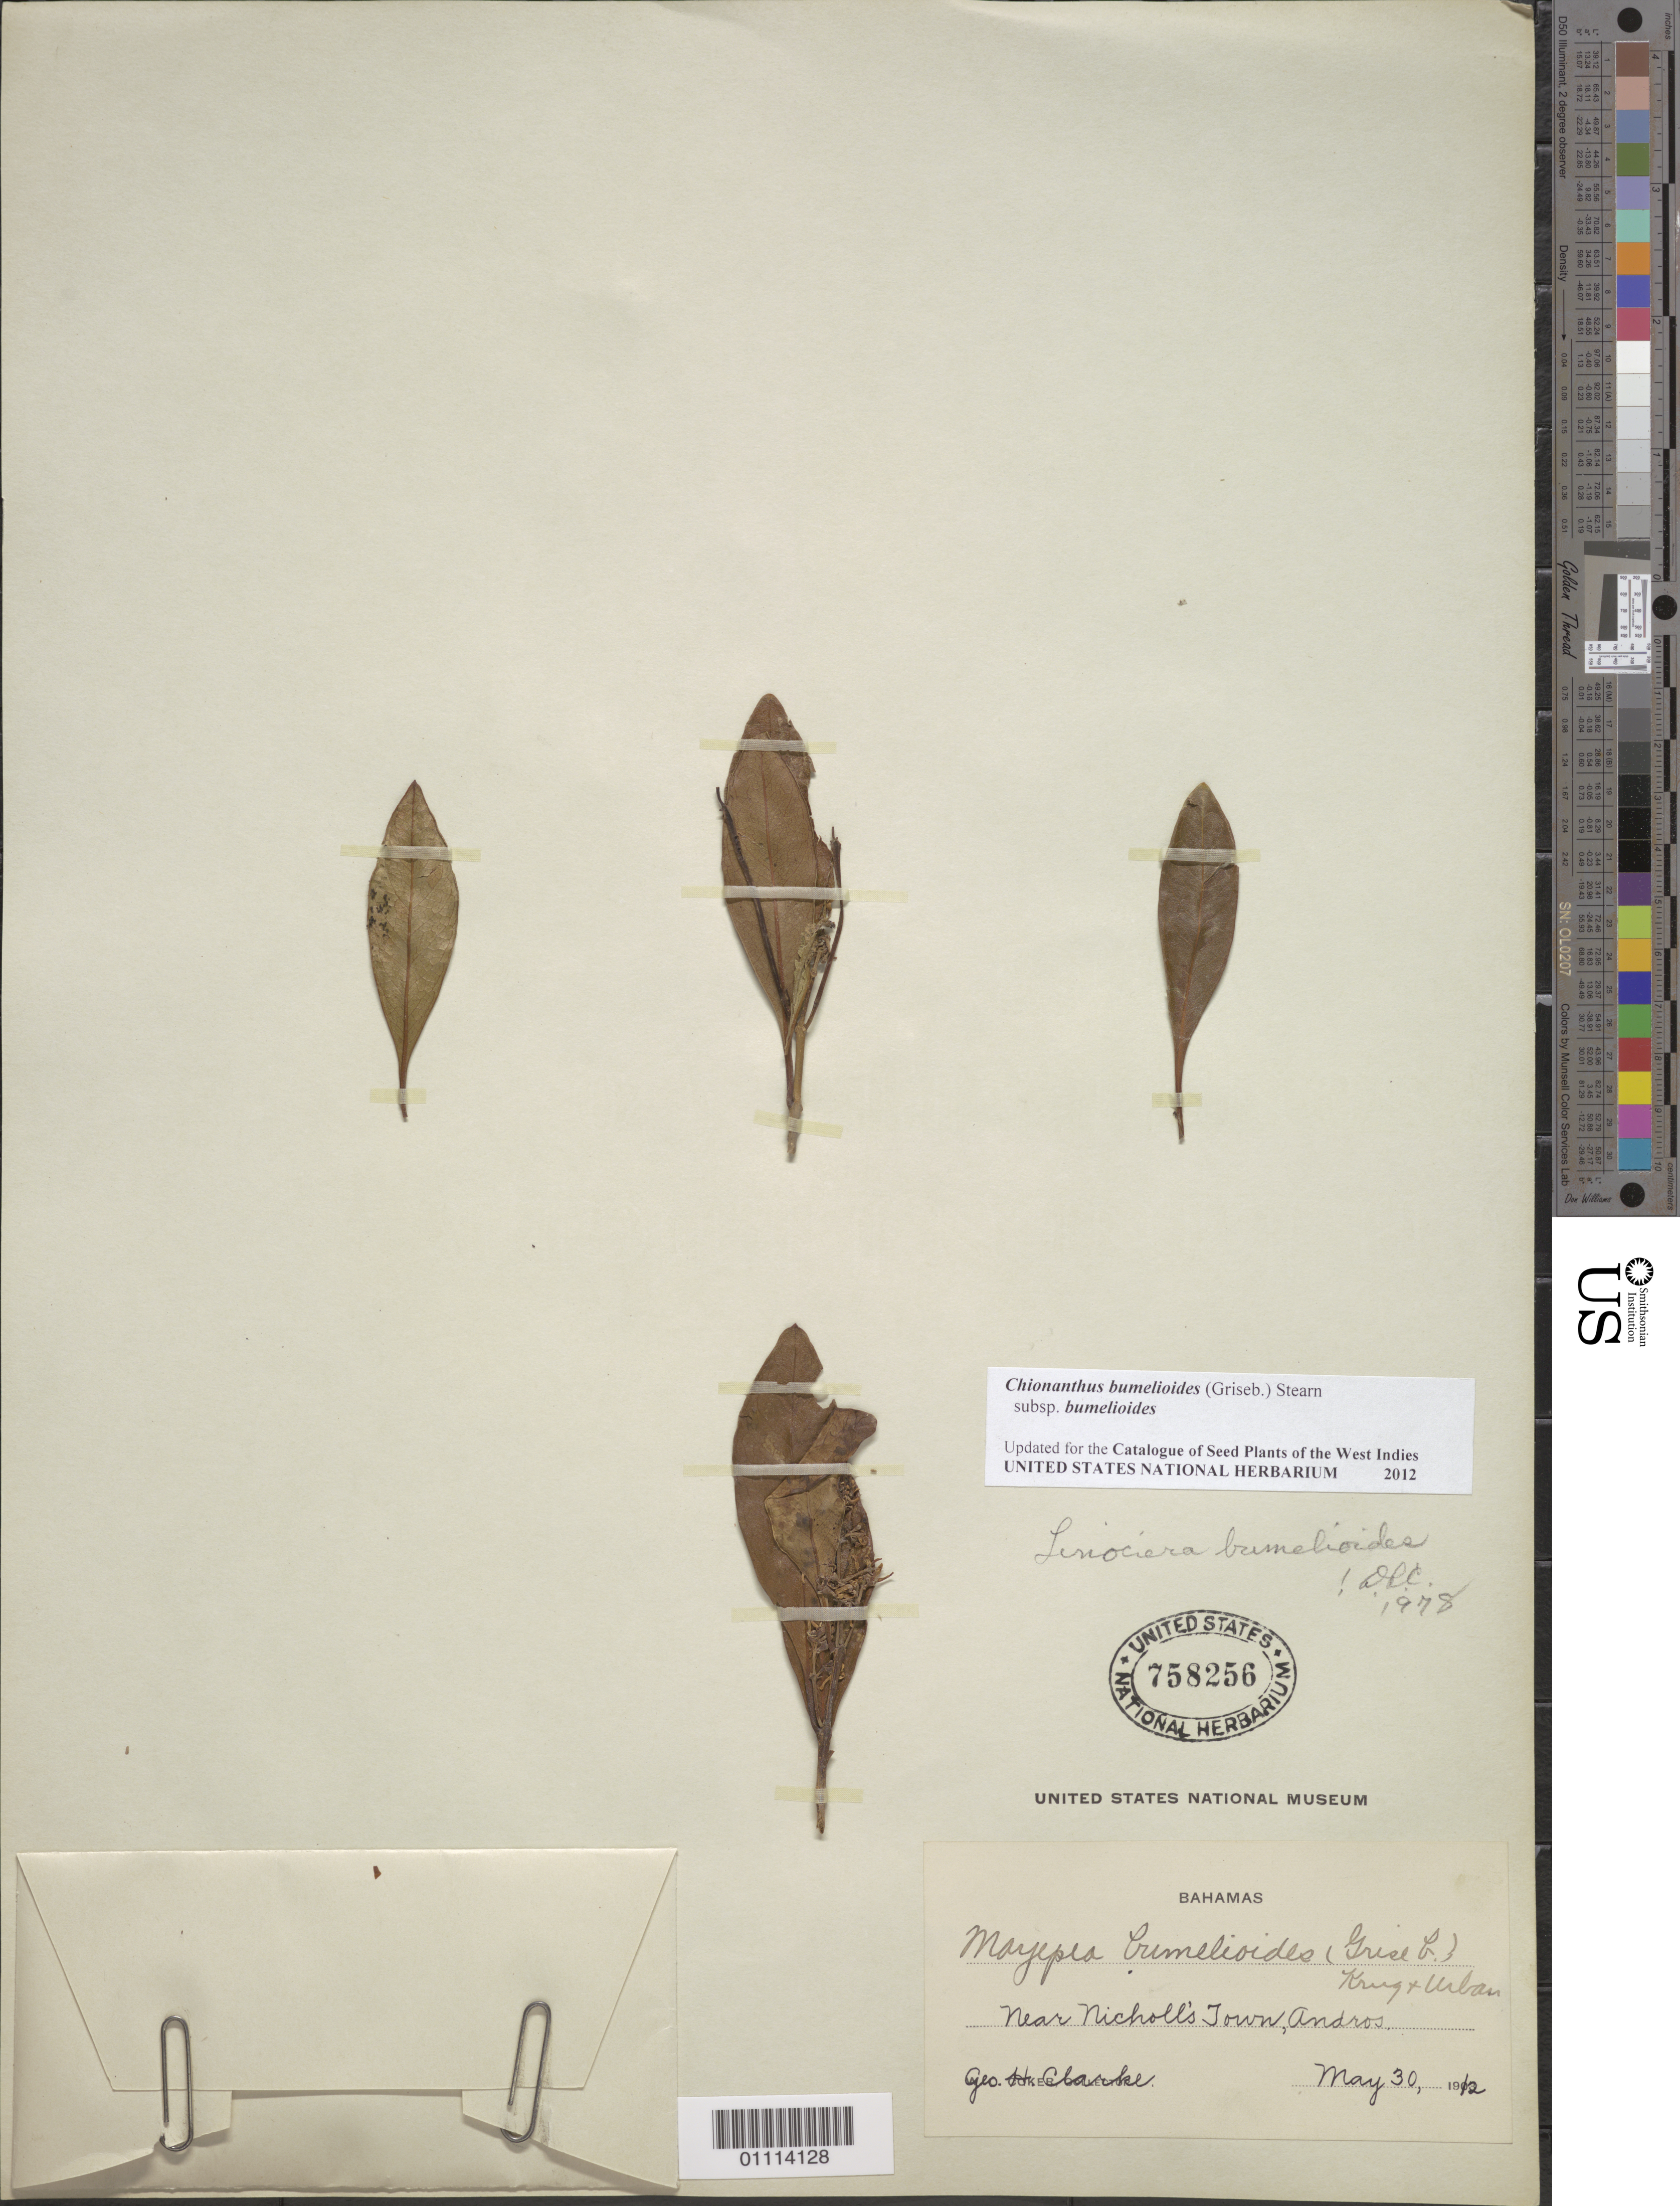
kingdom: Plantae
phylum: Tracheophyta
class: Magnoliopsida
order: Lamiales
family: Oleaceae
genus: Linociera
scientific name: Linociera bumelioides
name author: Griseb.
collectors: G. H. Clarke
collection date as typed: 30 May 1912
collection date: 1912-05-30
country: Bahamas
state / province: North Andros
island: Andros I.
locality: Near Nicholl's Town, Andros.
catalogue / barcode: US 758256